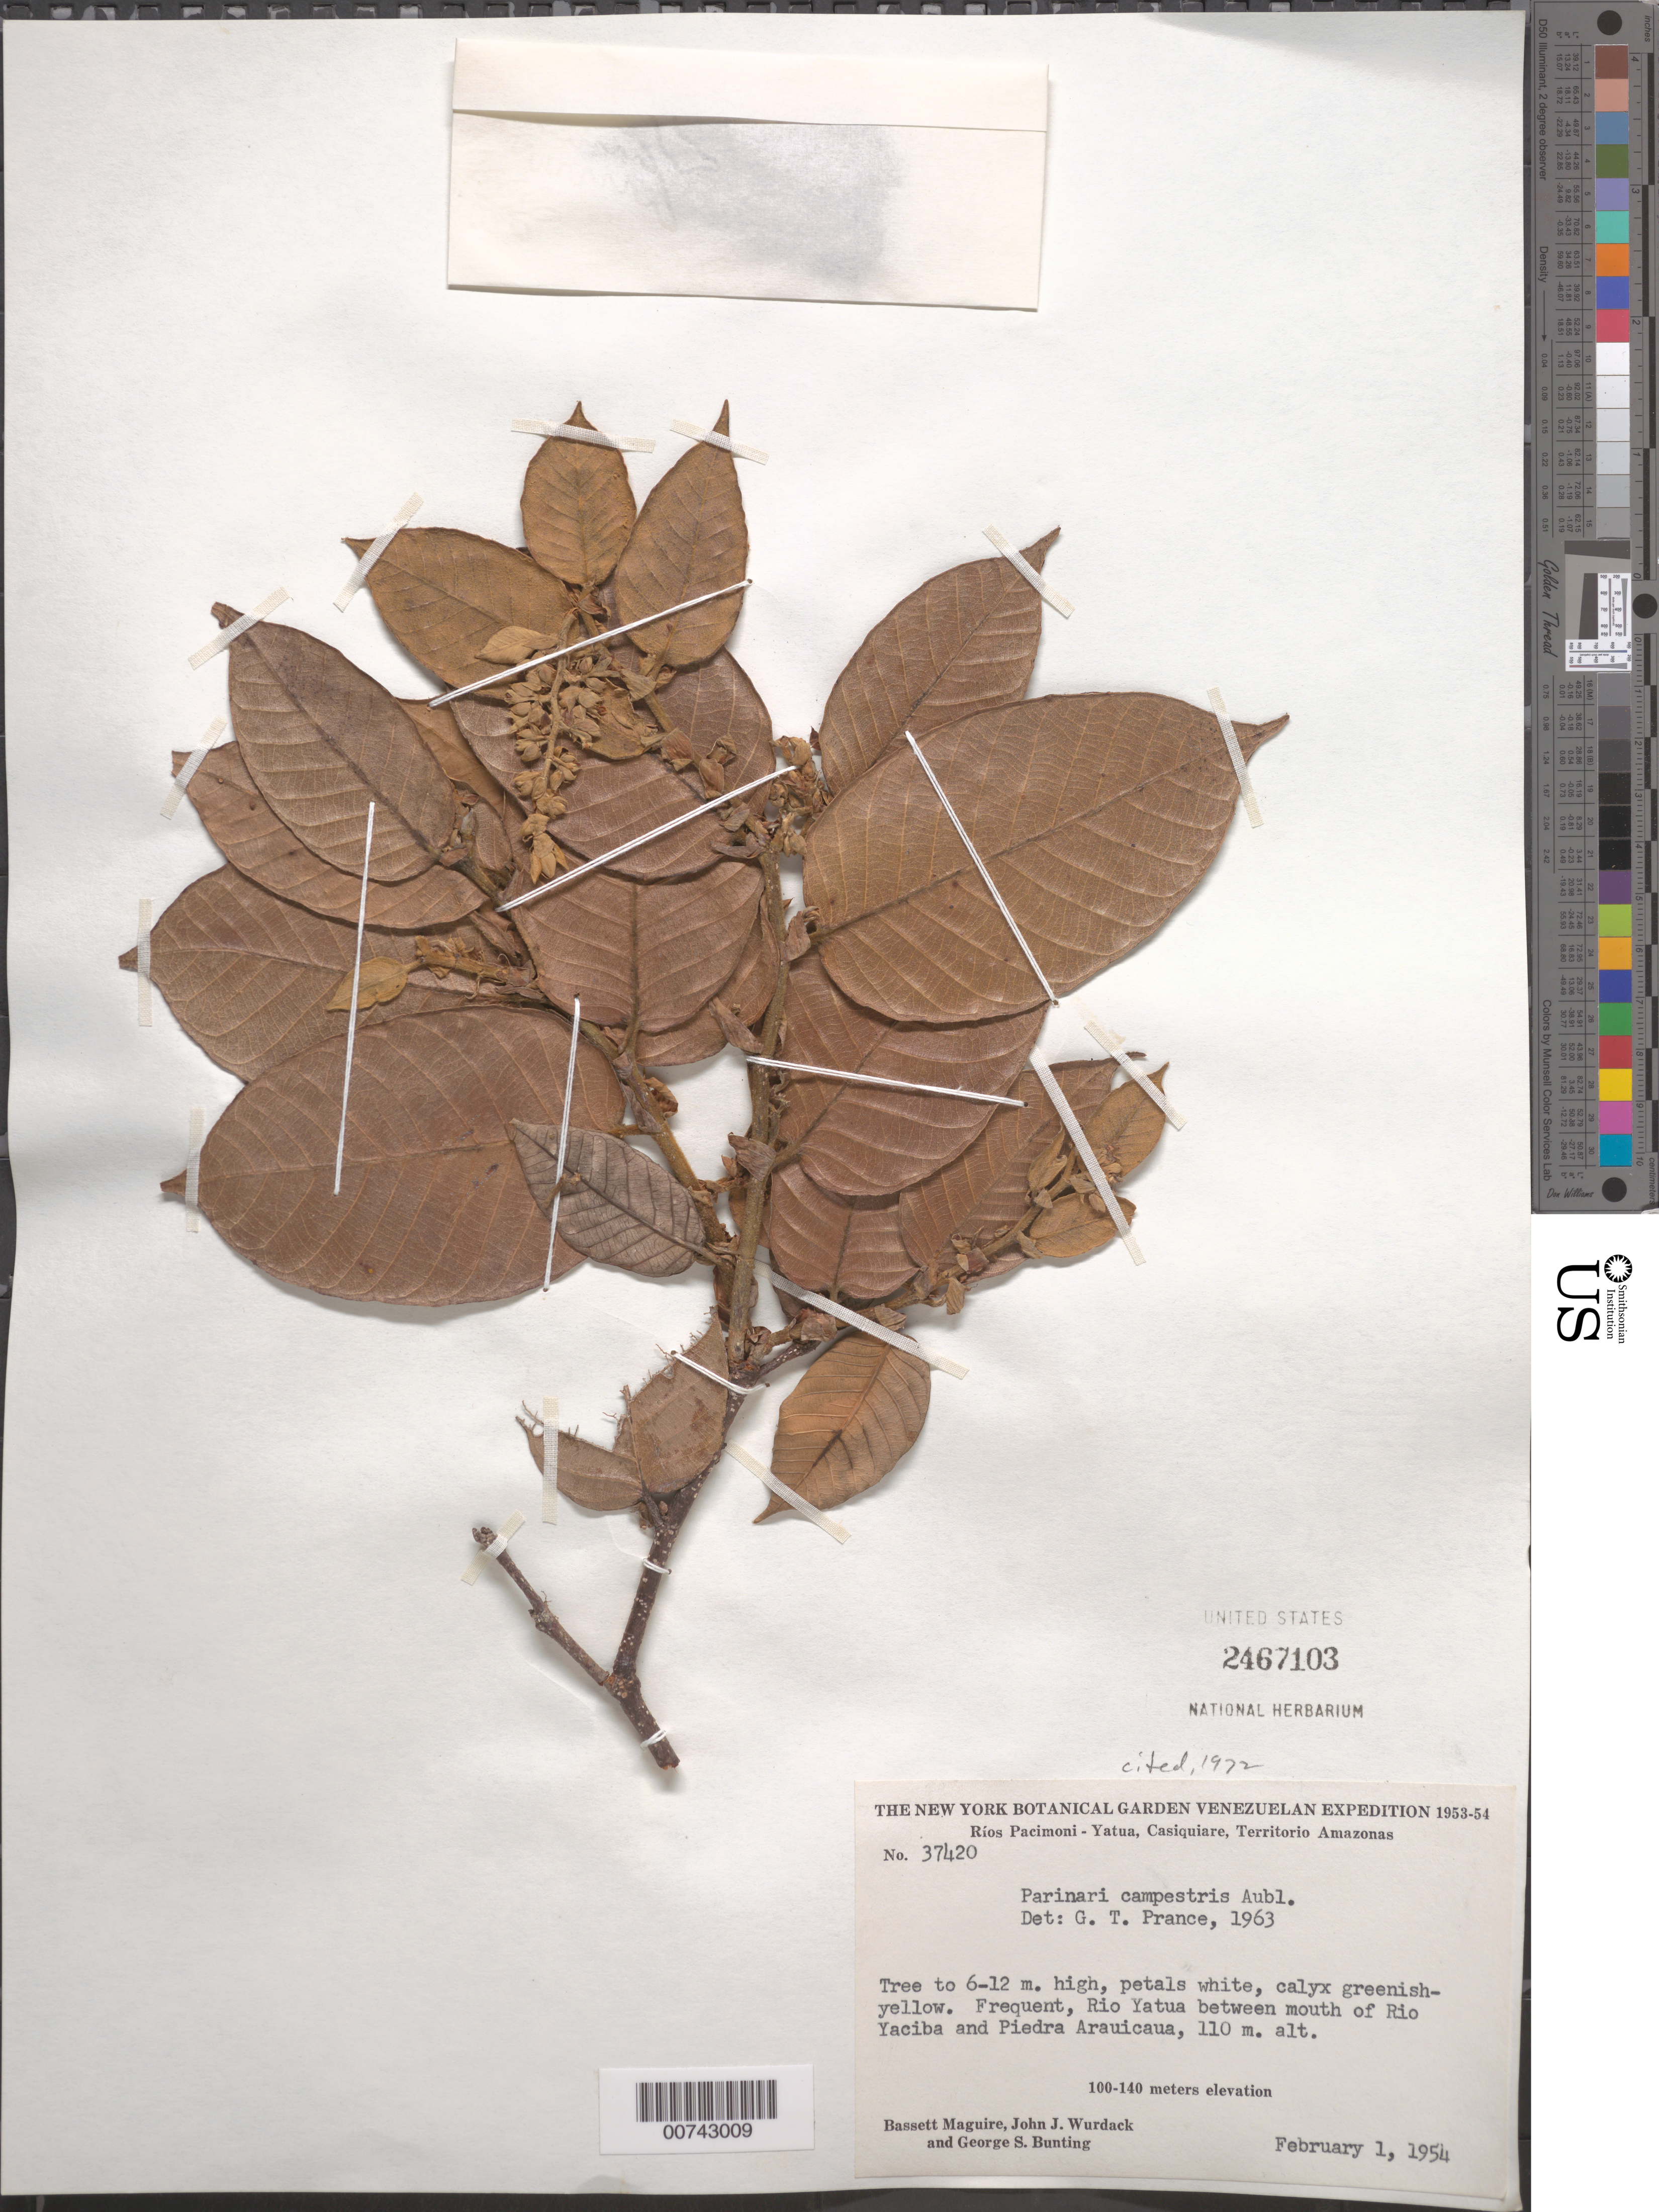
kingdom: Plantae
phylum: Tracheophyta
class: Magnoliopsida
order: Malpighiales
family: Chrysobalanaceae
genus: Parinari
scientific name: Parinari campestris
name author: Aubl.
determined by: Prance, G. T.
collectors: B. Maguire, J. J. Wurdack & G. S. Bunting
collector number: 37420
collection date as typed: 1-Feb-54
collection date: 1954-02-01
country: Venezuela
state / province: Amazonas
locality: Río Yatua, between mouth of Río Yacibo and Piedra Arauicaua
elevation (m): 110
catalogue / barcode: US 2467103